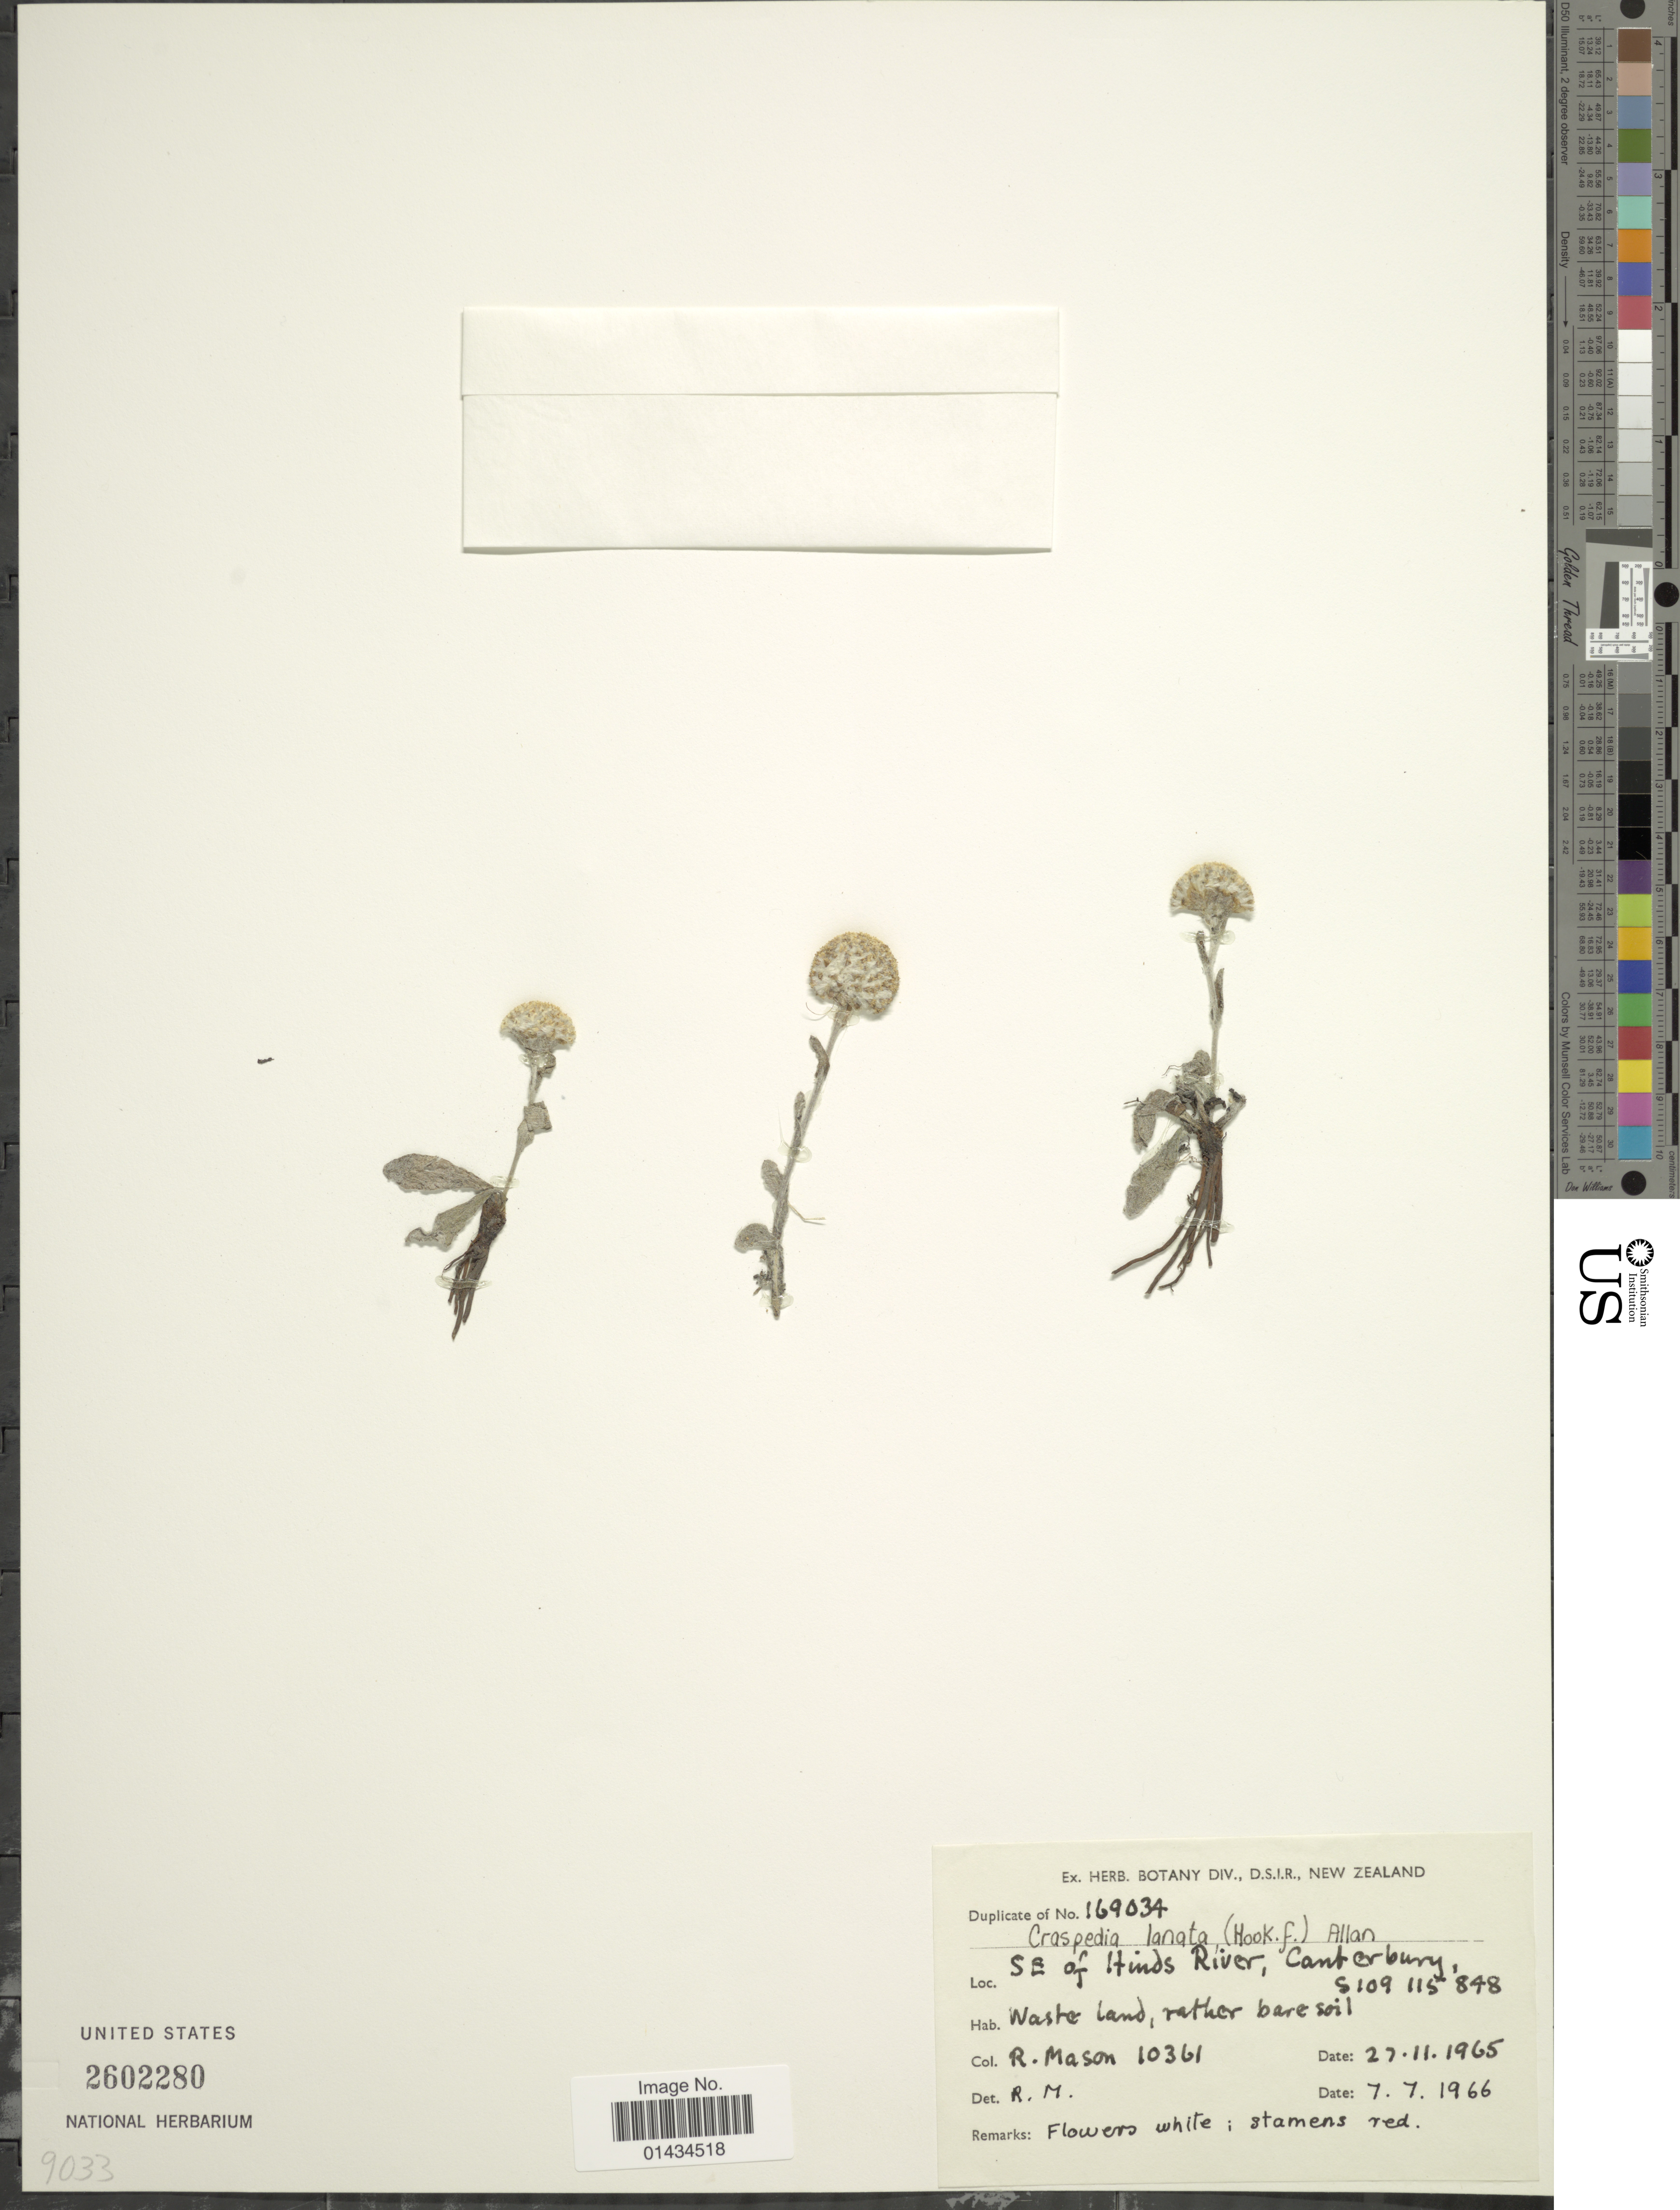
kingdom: Plantae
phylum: Tracheophyta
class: Magnoliopsida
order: Asterales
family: Asteraceae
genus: Craspedia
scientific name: Craspedia lanata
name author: (Hook. f.) Allan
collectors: R. Mason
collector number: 10361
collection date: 1965-11-27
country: New Zealand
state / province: Canterbury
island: South Island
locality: SE of Hinds River, S109 115 848, waste land, rather bare soil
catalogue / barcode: US 2602280